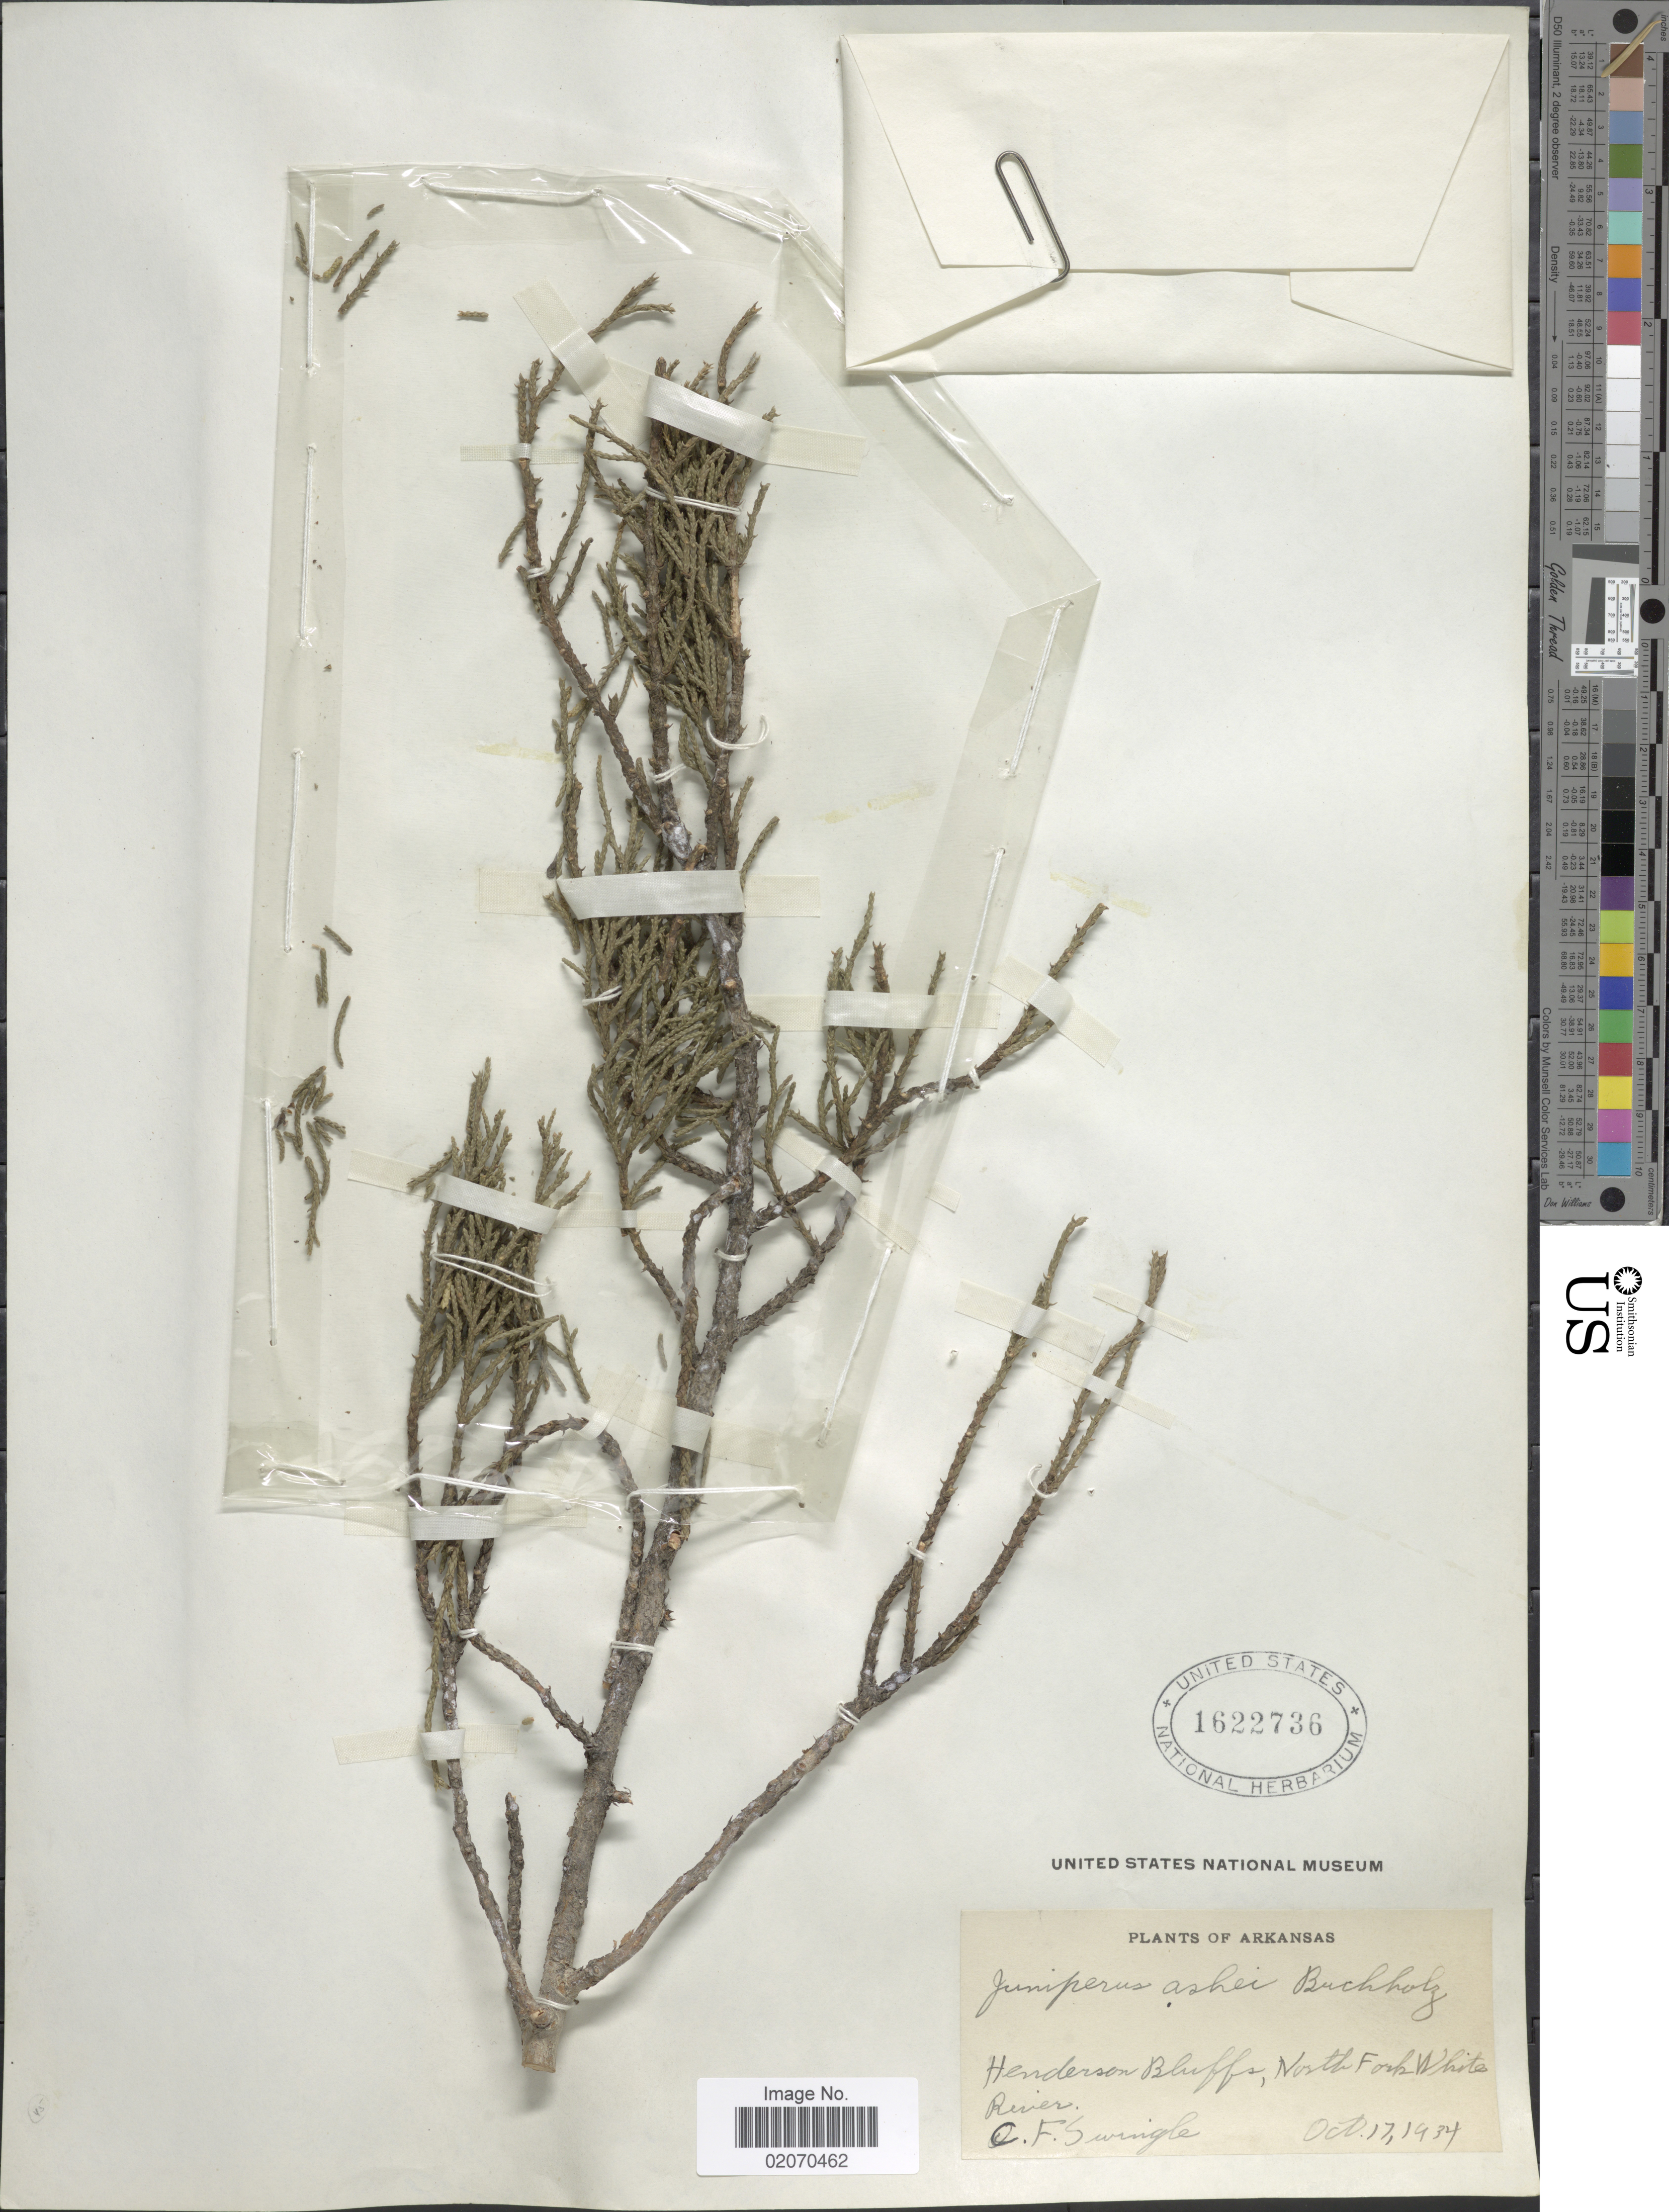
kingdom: Plantae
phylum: Tracheophyta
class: Pinopsida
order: Pinales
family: Cupressaceae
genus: Juniperus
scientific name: Juniperus ashei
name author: J. Buchholz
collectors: C. Swingle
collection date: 1934-10-17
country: United States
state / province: Arkansas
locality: Henderson Bluffs, North Fork White River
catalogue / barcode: US 1622736